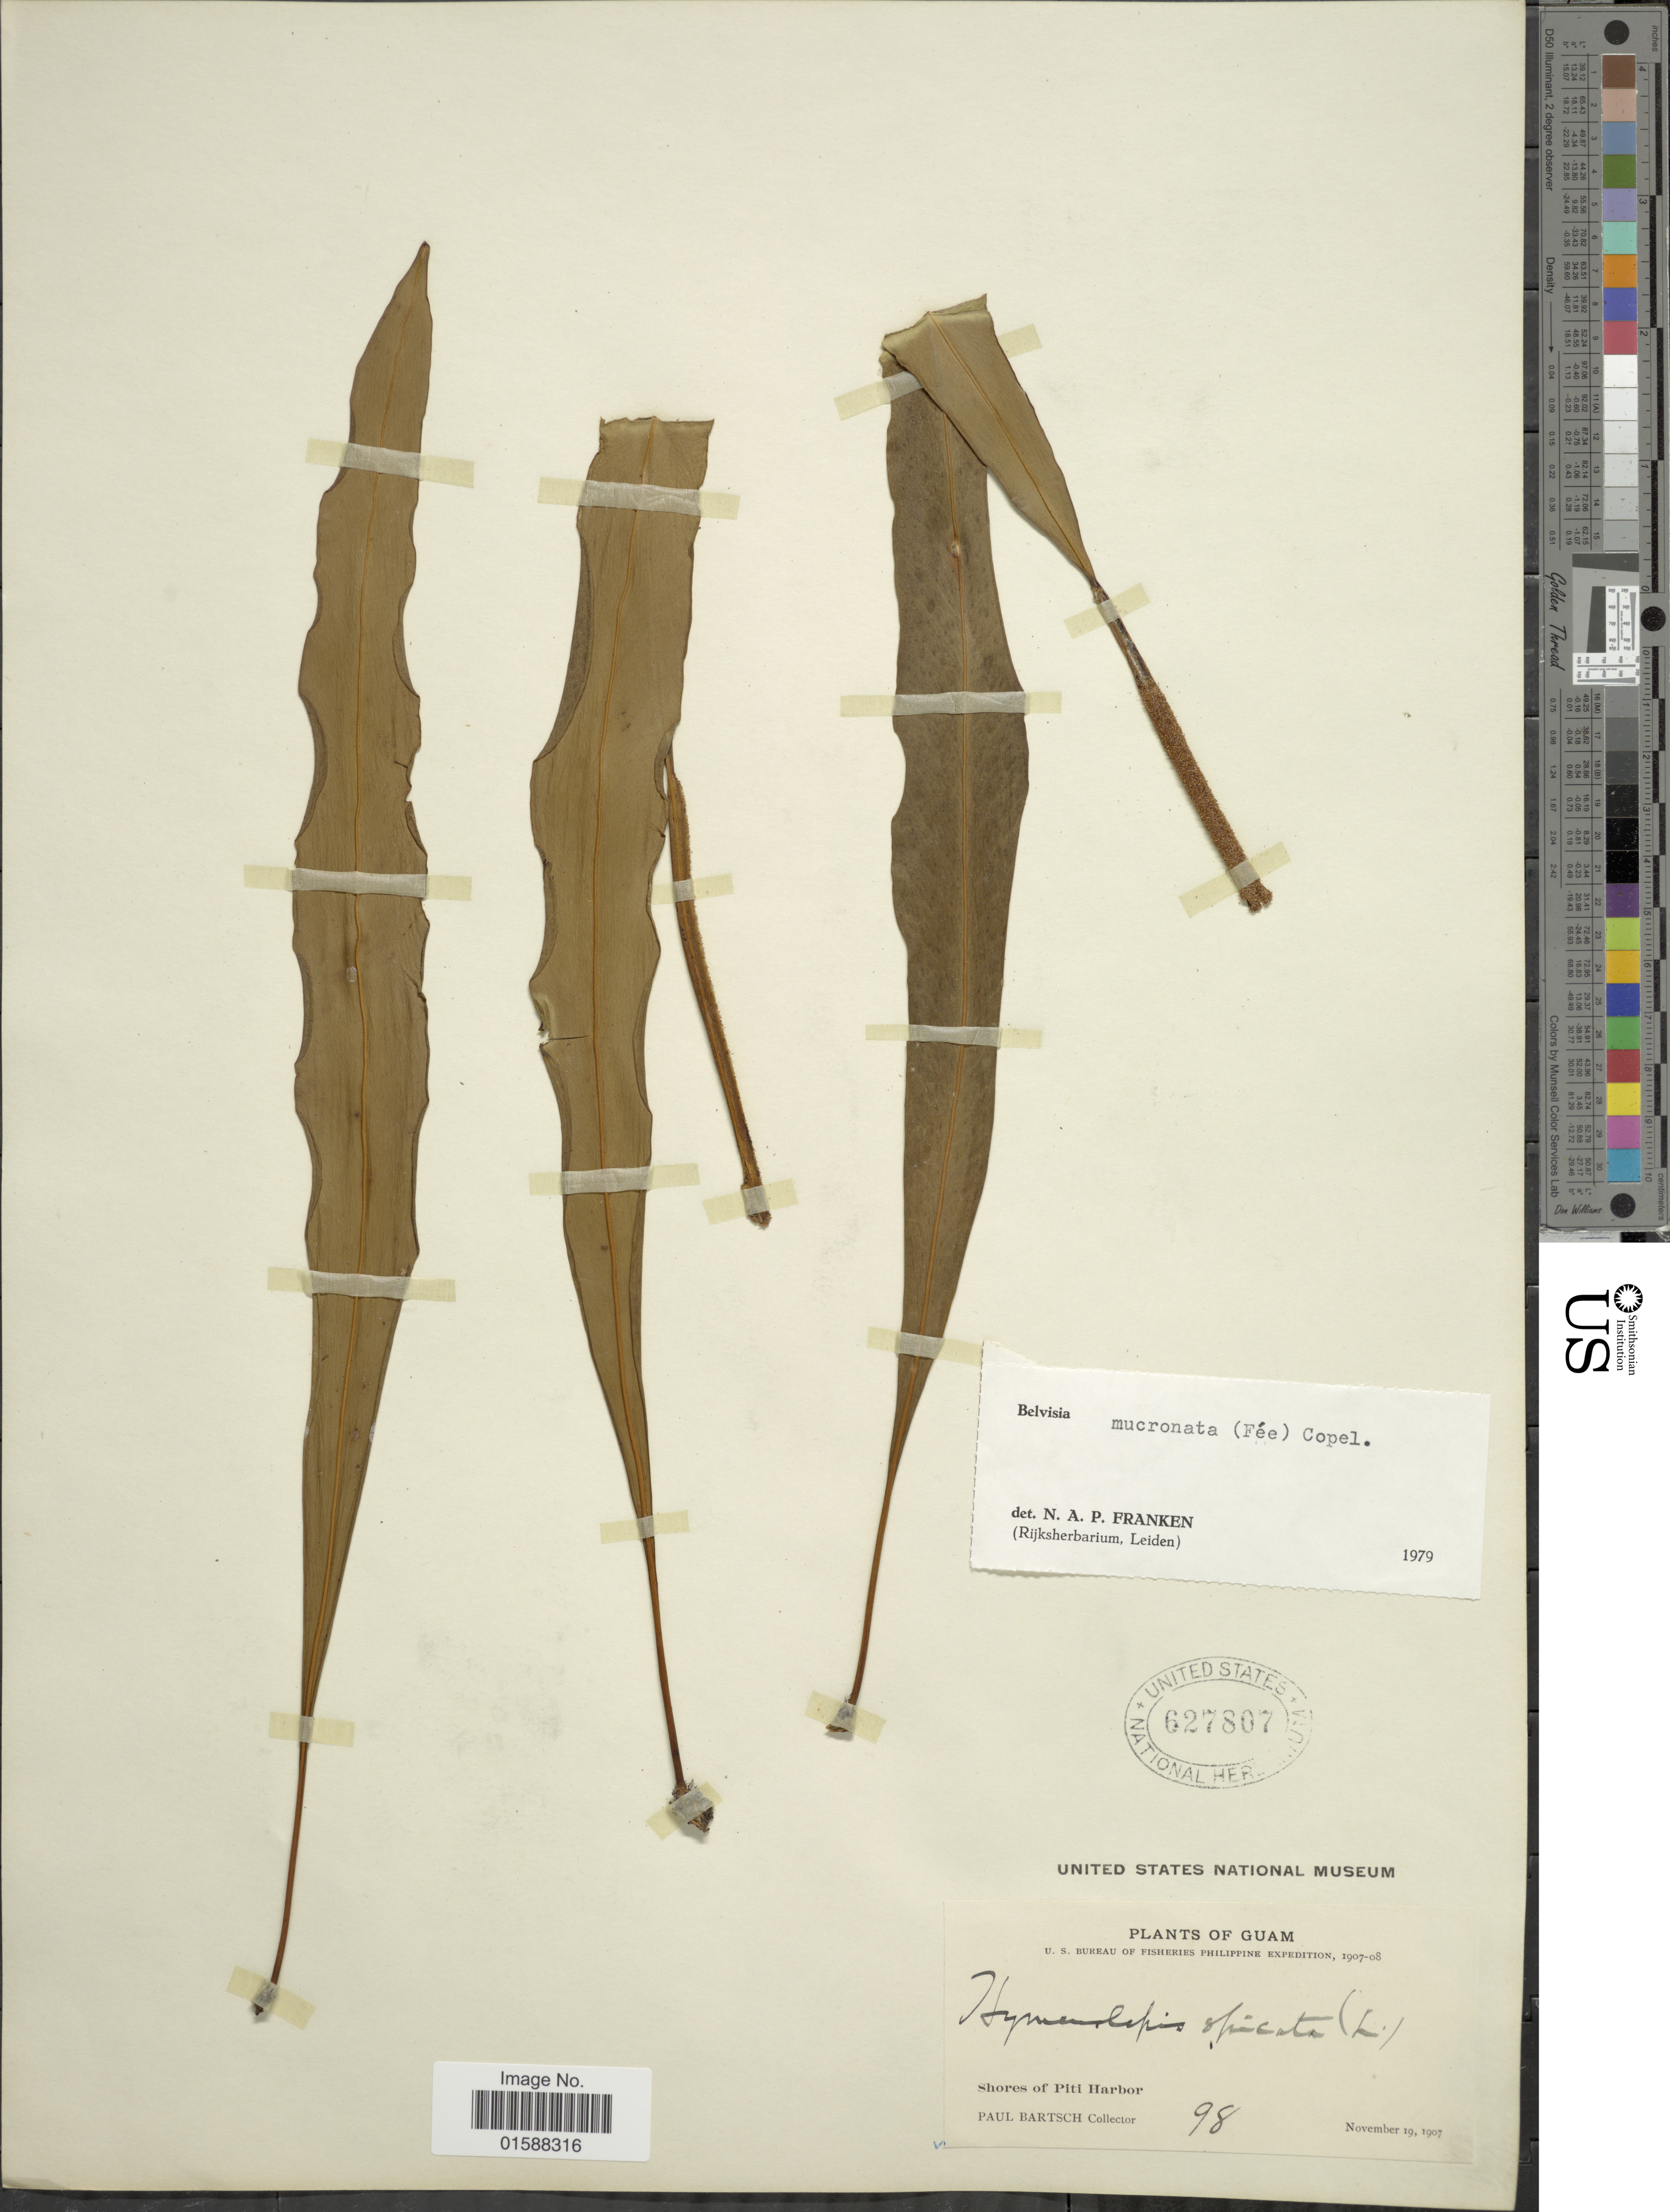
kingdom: Plantae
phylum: Tracheophyta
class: Polypodiopsida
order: Polypodiales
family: Polypodiaceae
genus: Lepisorus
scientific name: Lepisorus mucronatus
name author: (Fée) Li S. Wang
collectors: P. Bartsch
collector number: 98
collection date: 1907-11-19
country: Guam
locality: Shores of Piti Harbor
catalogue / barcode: US 627807